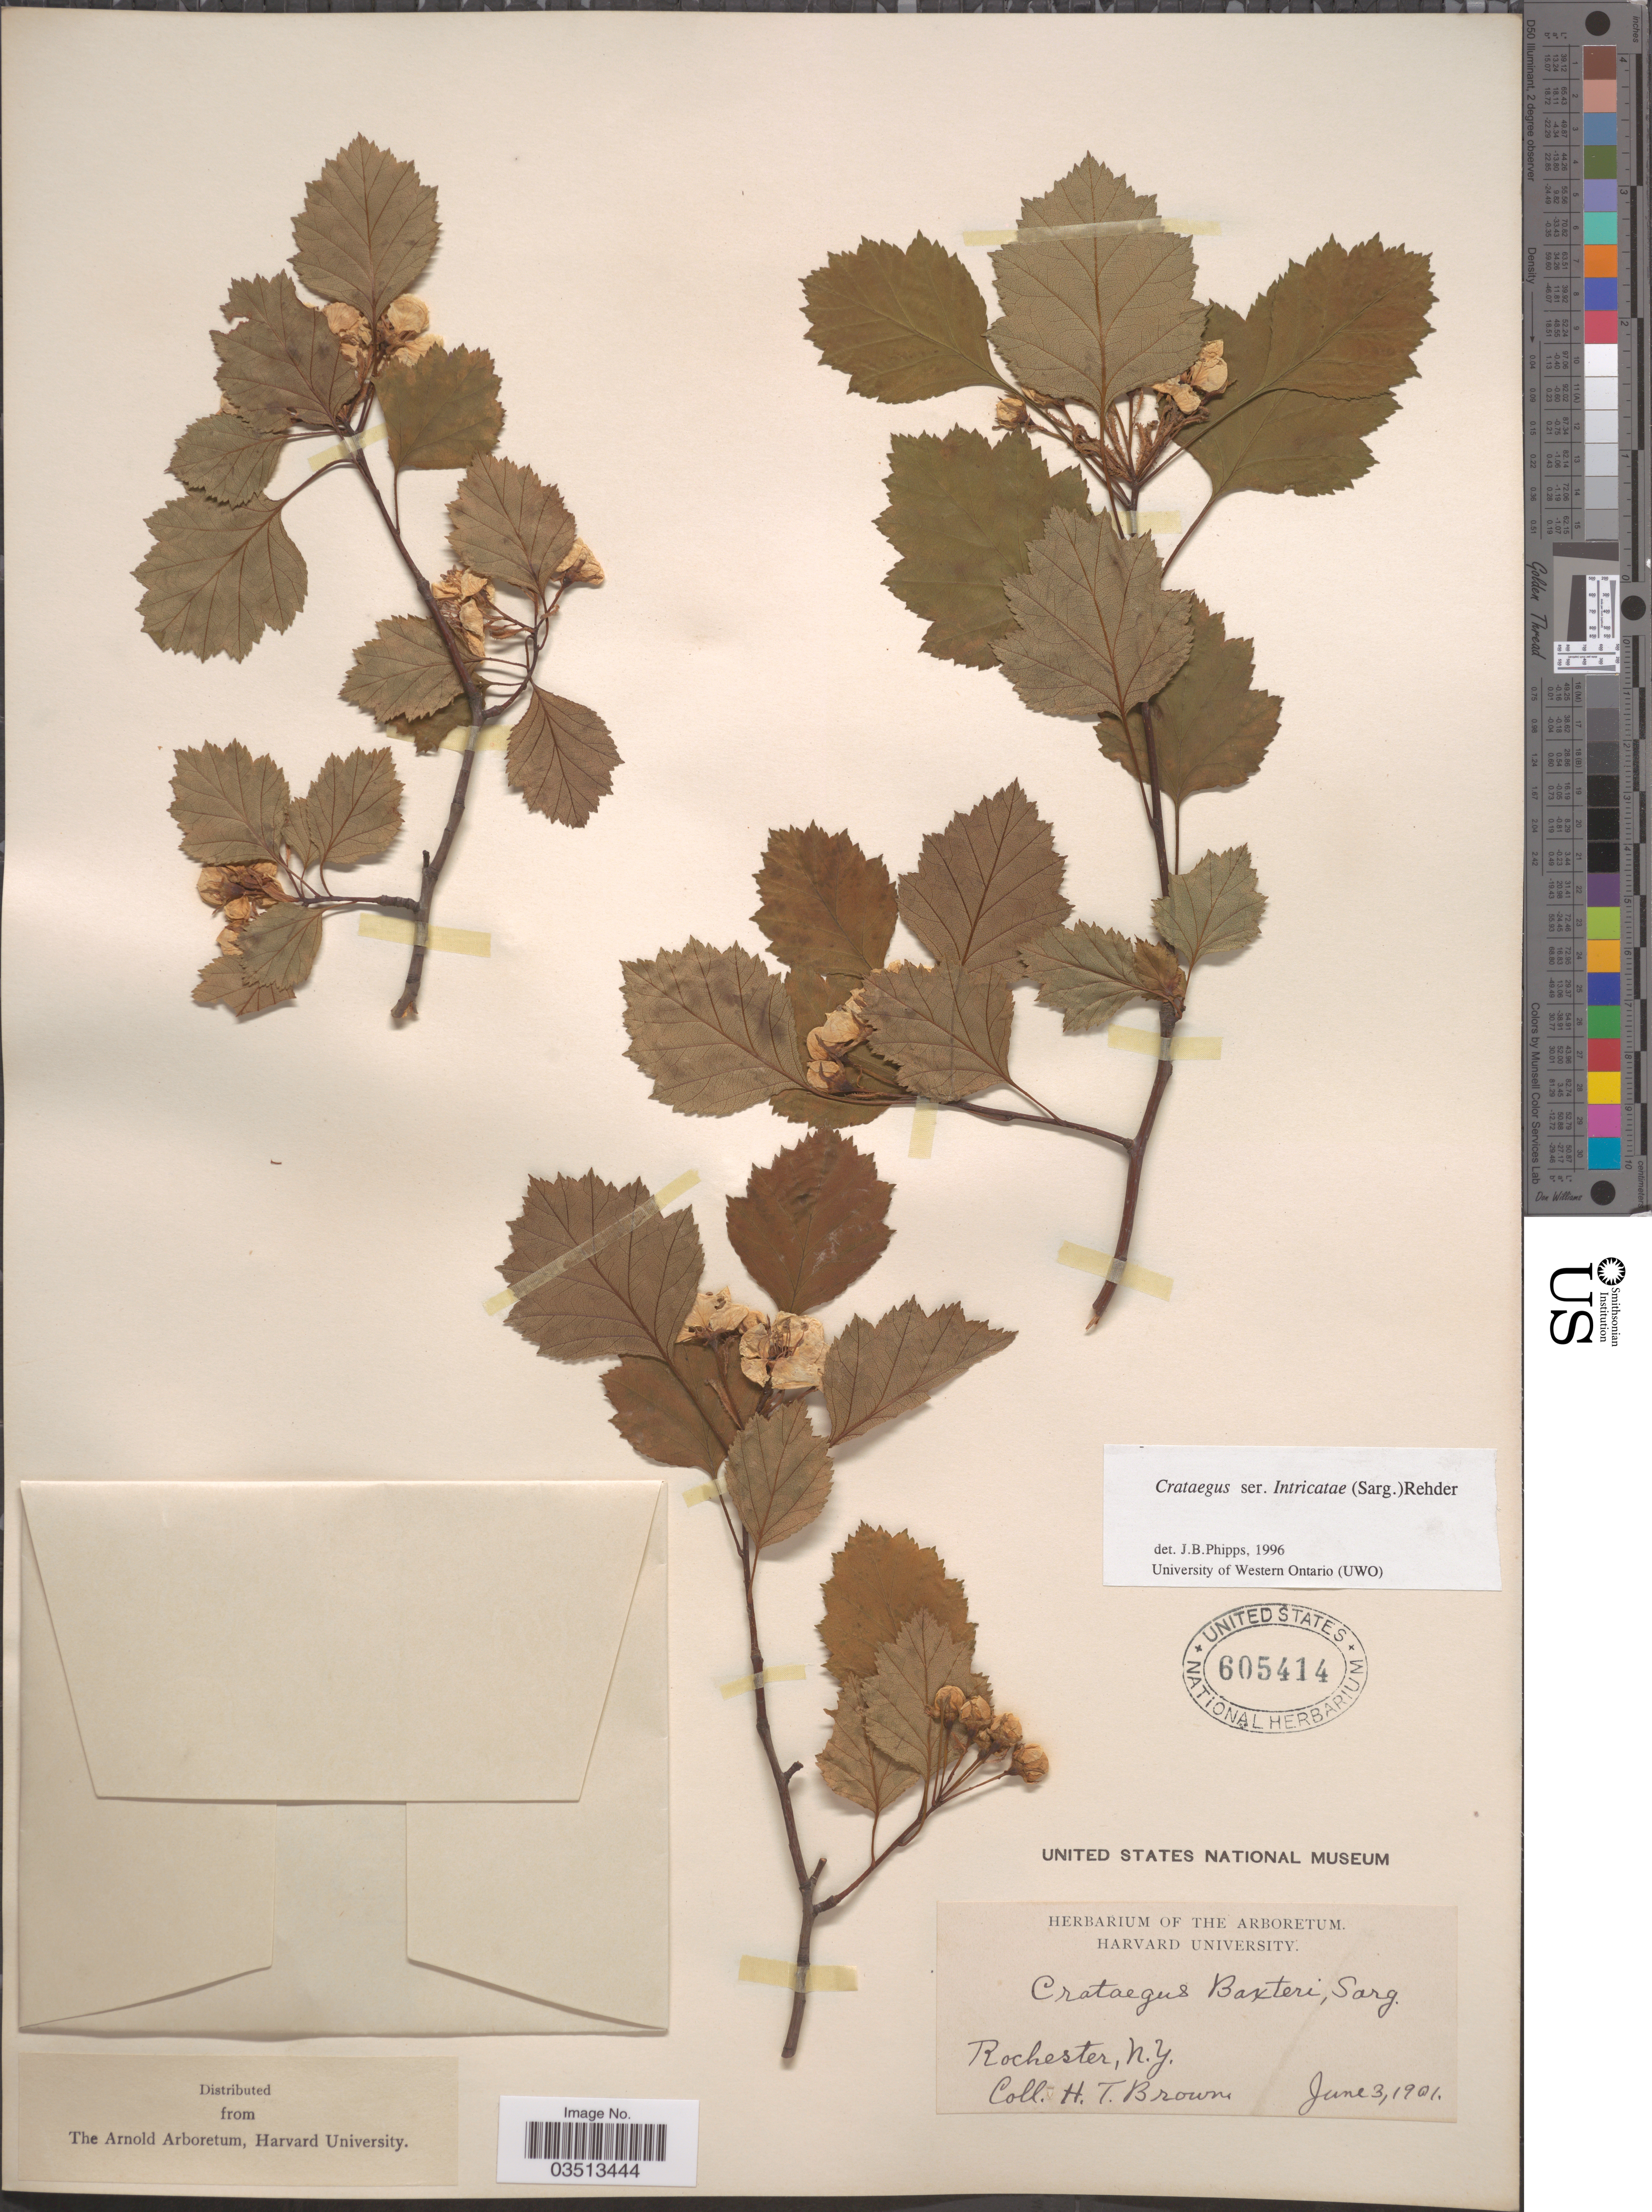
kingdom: Plantae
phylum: Tracheophyta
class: Magnoliopsida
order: Rosales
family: Rosaceae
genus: Crataegus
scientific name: Crataegus baxteri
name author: Sarg.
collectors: H. T. Brown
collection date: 1901-06-03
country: United States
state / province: New York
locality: Rochester.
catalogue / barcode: US 605414